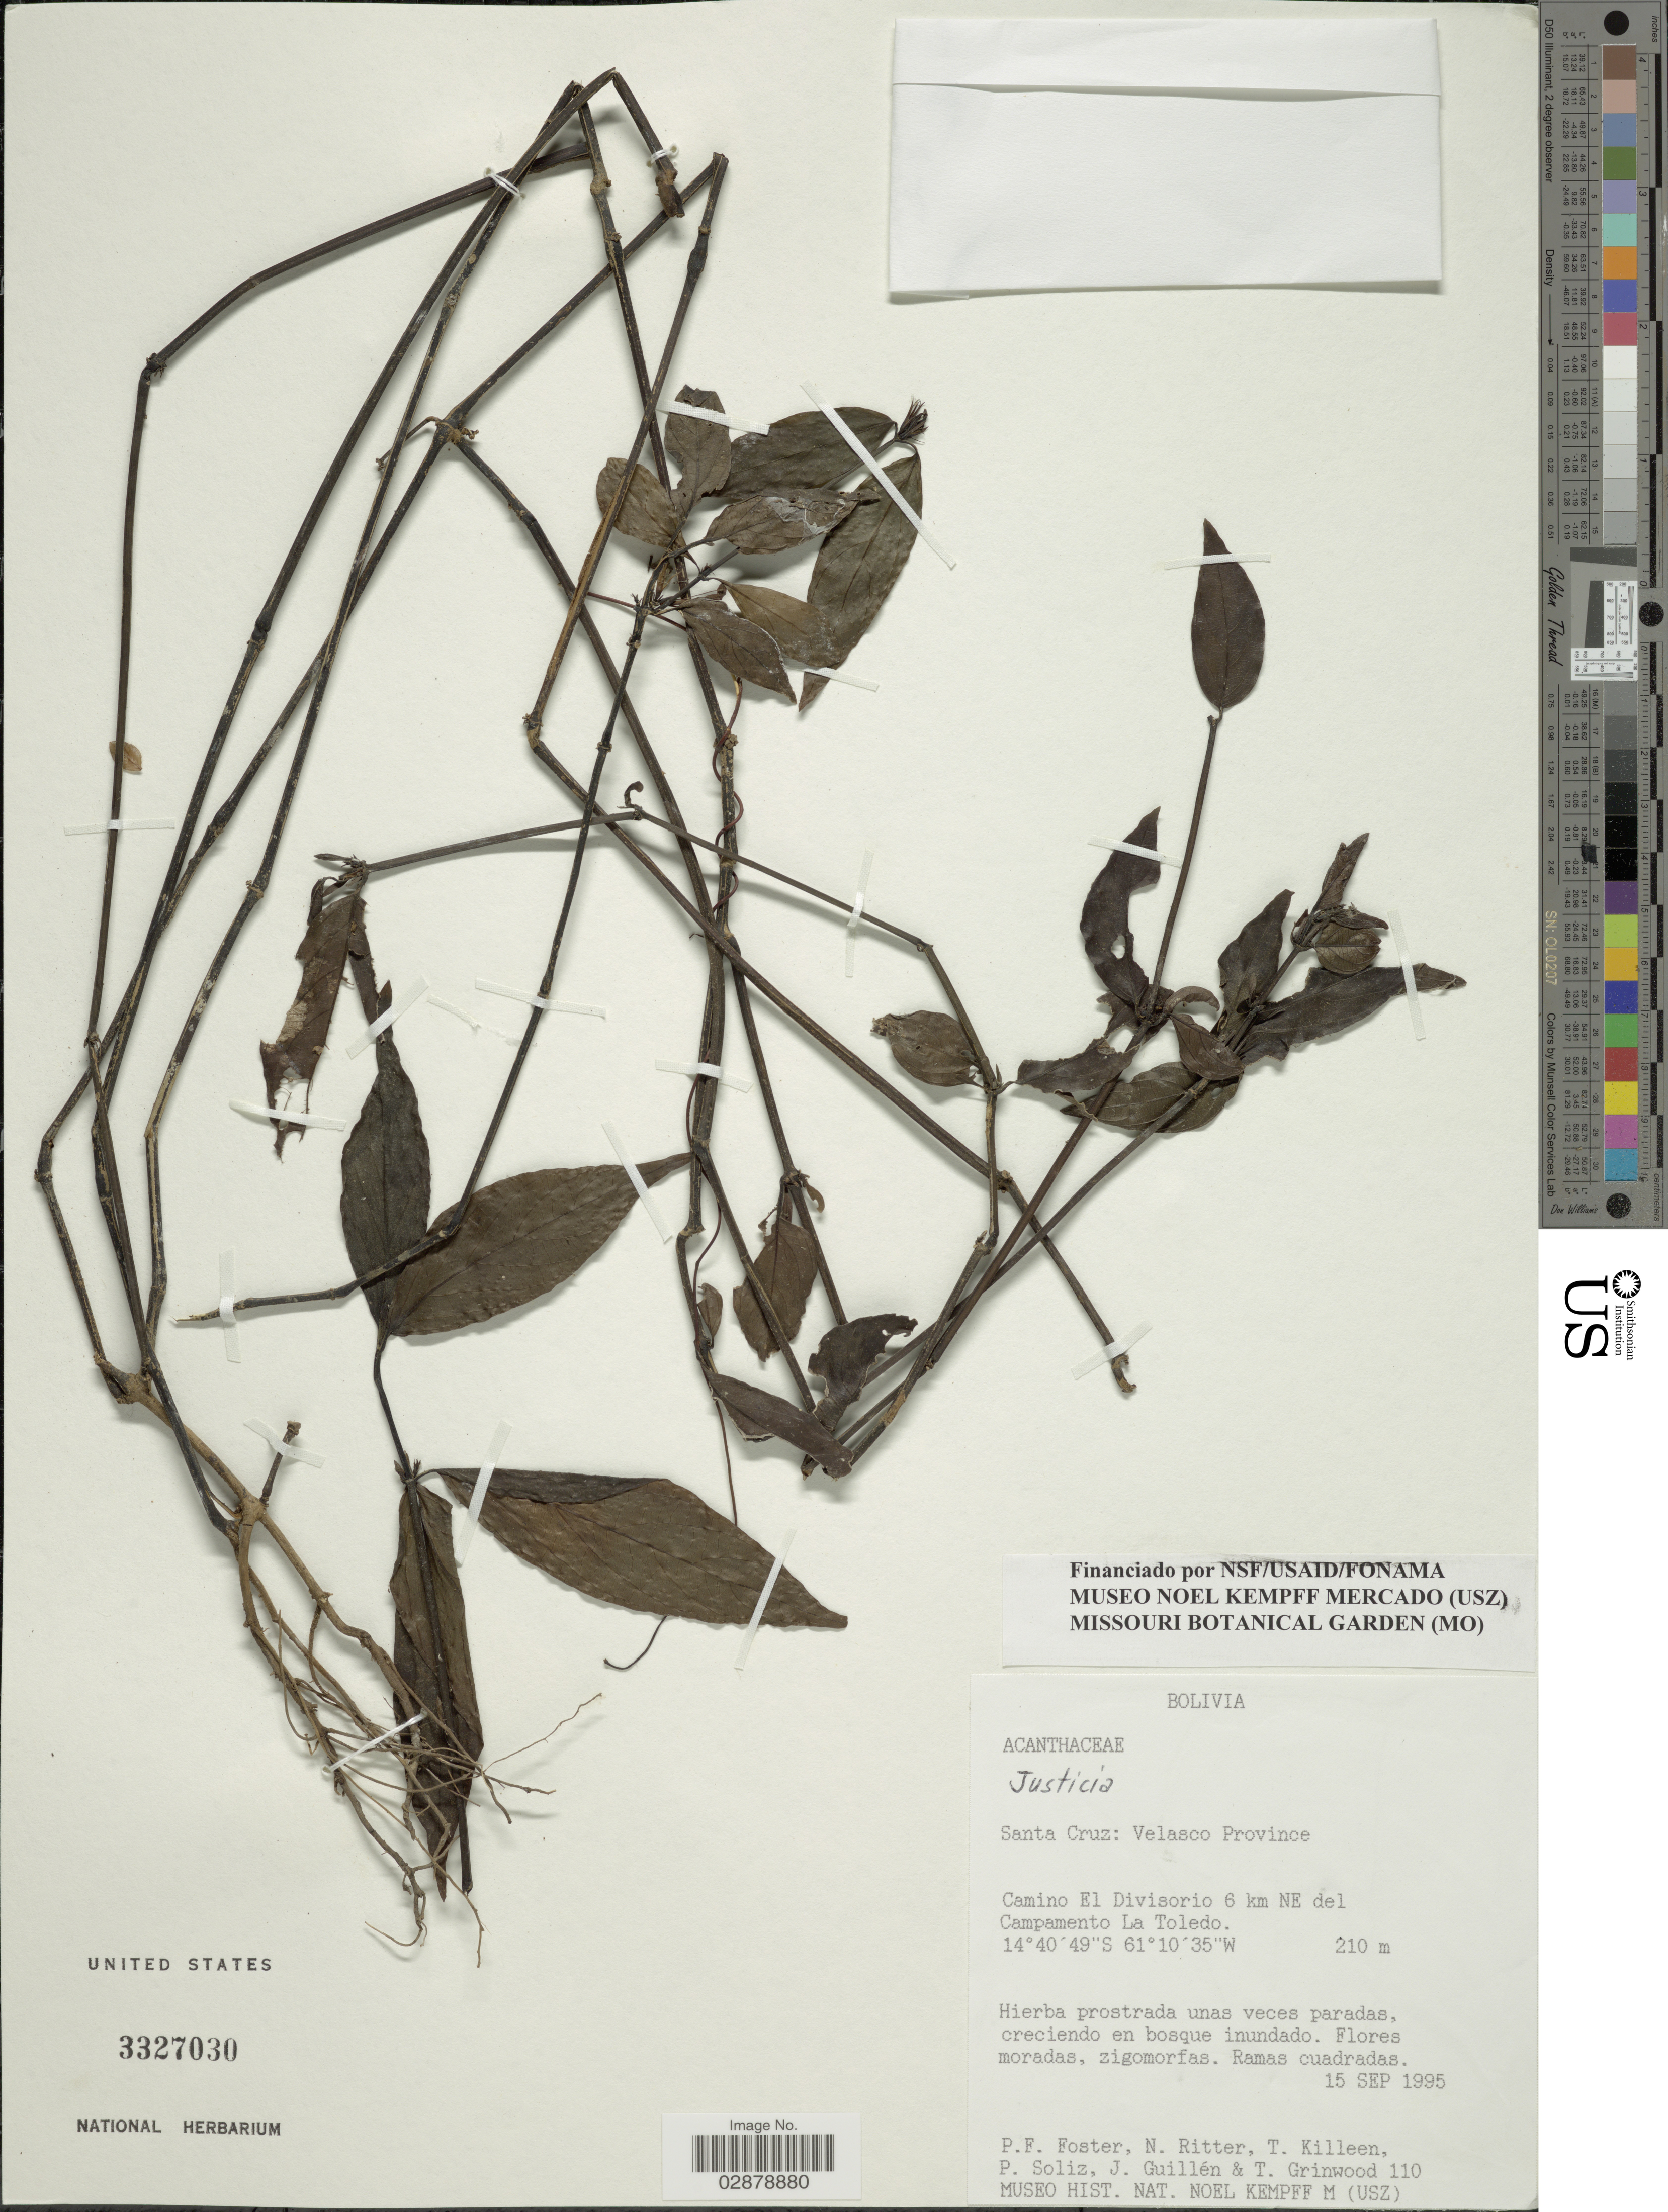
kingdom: Plantae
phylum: Tracheophyta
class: Magnoliopsida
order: Lamiales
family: Acanthaceae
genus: Justicia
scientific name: Justicia dubiosa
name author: Lindau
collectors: P. Foster, N. Ritter, T. J. Killeen, P. Soliz & et al.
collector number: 110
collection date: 1995-09-15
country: Bolivia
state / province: Santa Cruz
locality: Velasco Province. Camino El Divisorio 6 km NE del Campamento La Toledo.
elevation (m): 210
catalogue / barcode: US 3327030